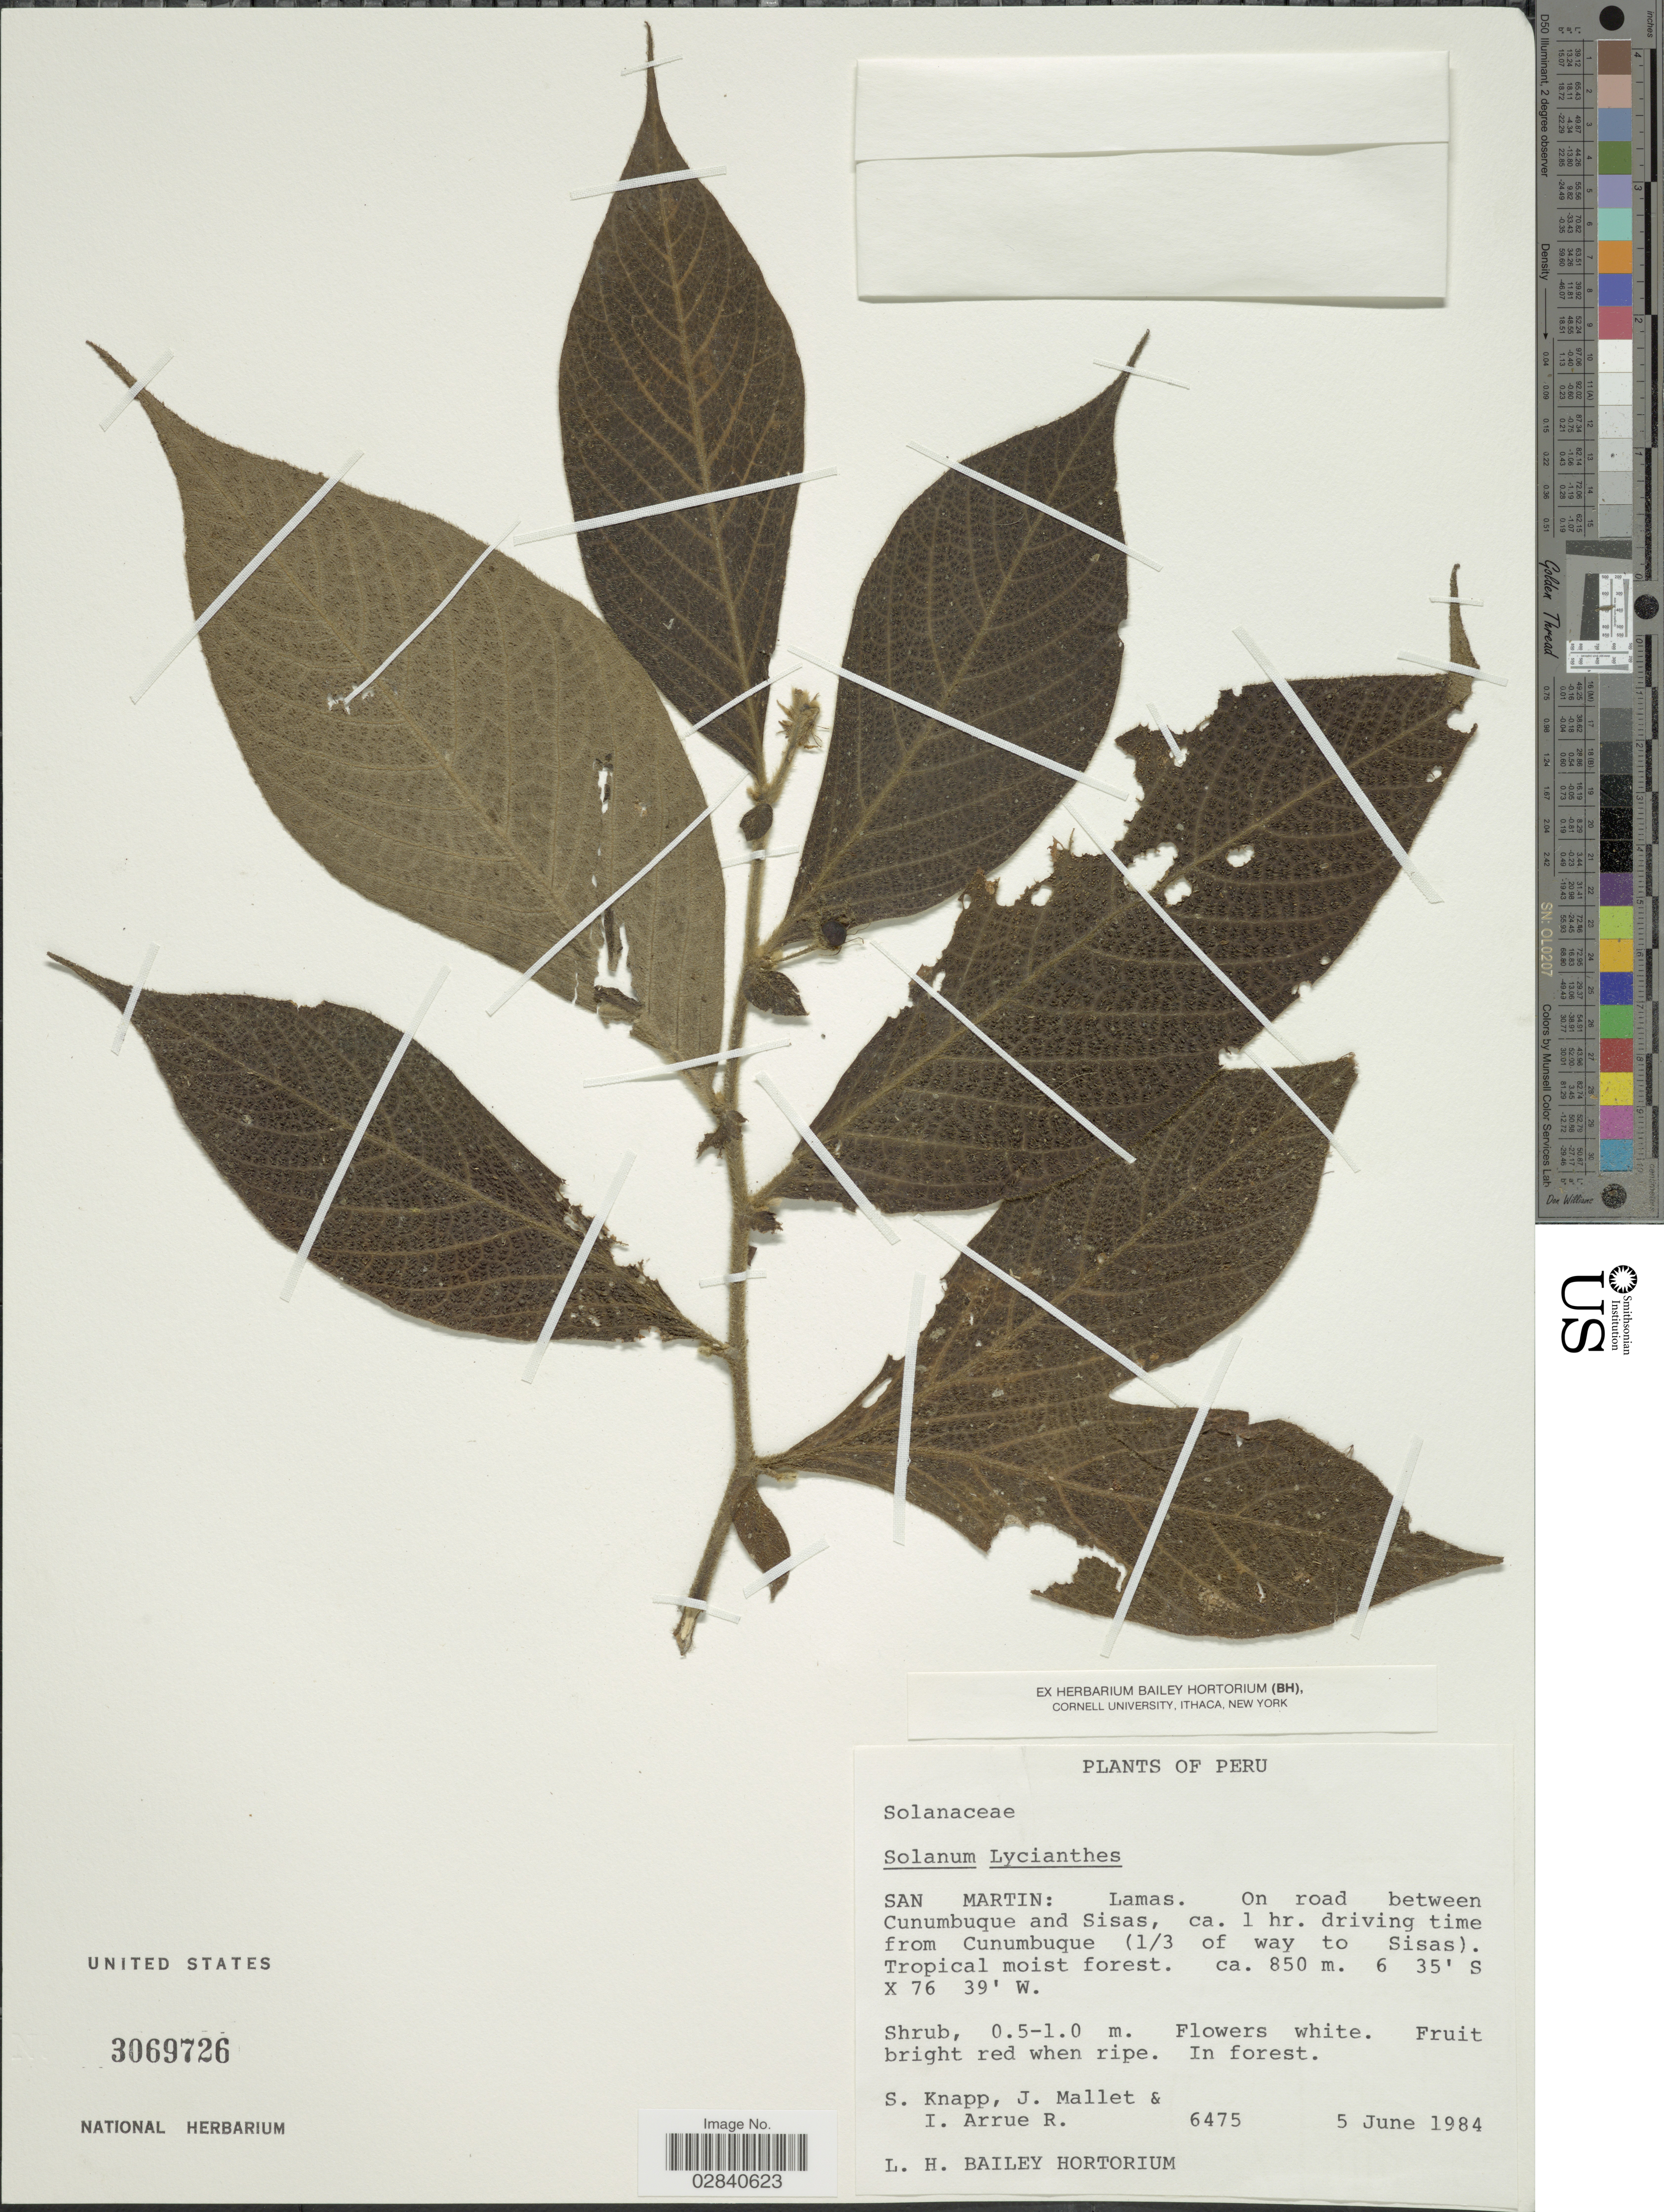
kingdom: Plantae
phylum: Tracheophyta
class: Magnoliopsida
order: Solanales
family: Solanaceae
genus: Lycianthes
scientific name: Lycianthes sp.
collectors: S. Knapp, J. Mallet & I. Arrue R.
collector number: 6475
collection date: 1984-06-05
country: Peru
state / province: San Martín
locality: Lamas. On road between Cunumbuque and Sisas, ca. 1 hr. driving time from Cunumbuque (1/3 of way to Sisas).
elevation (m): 850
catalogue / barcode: US 3069726